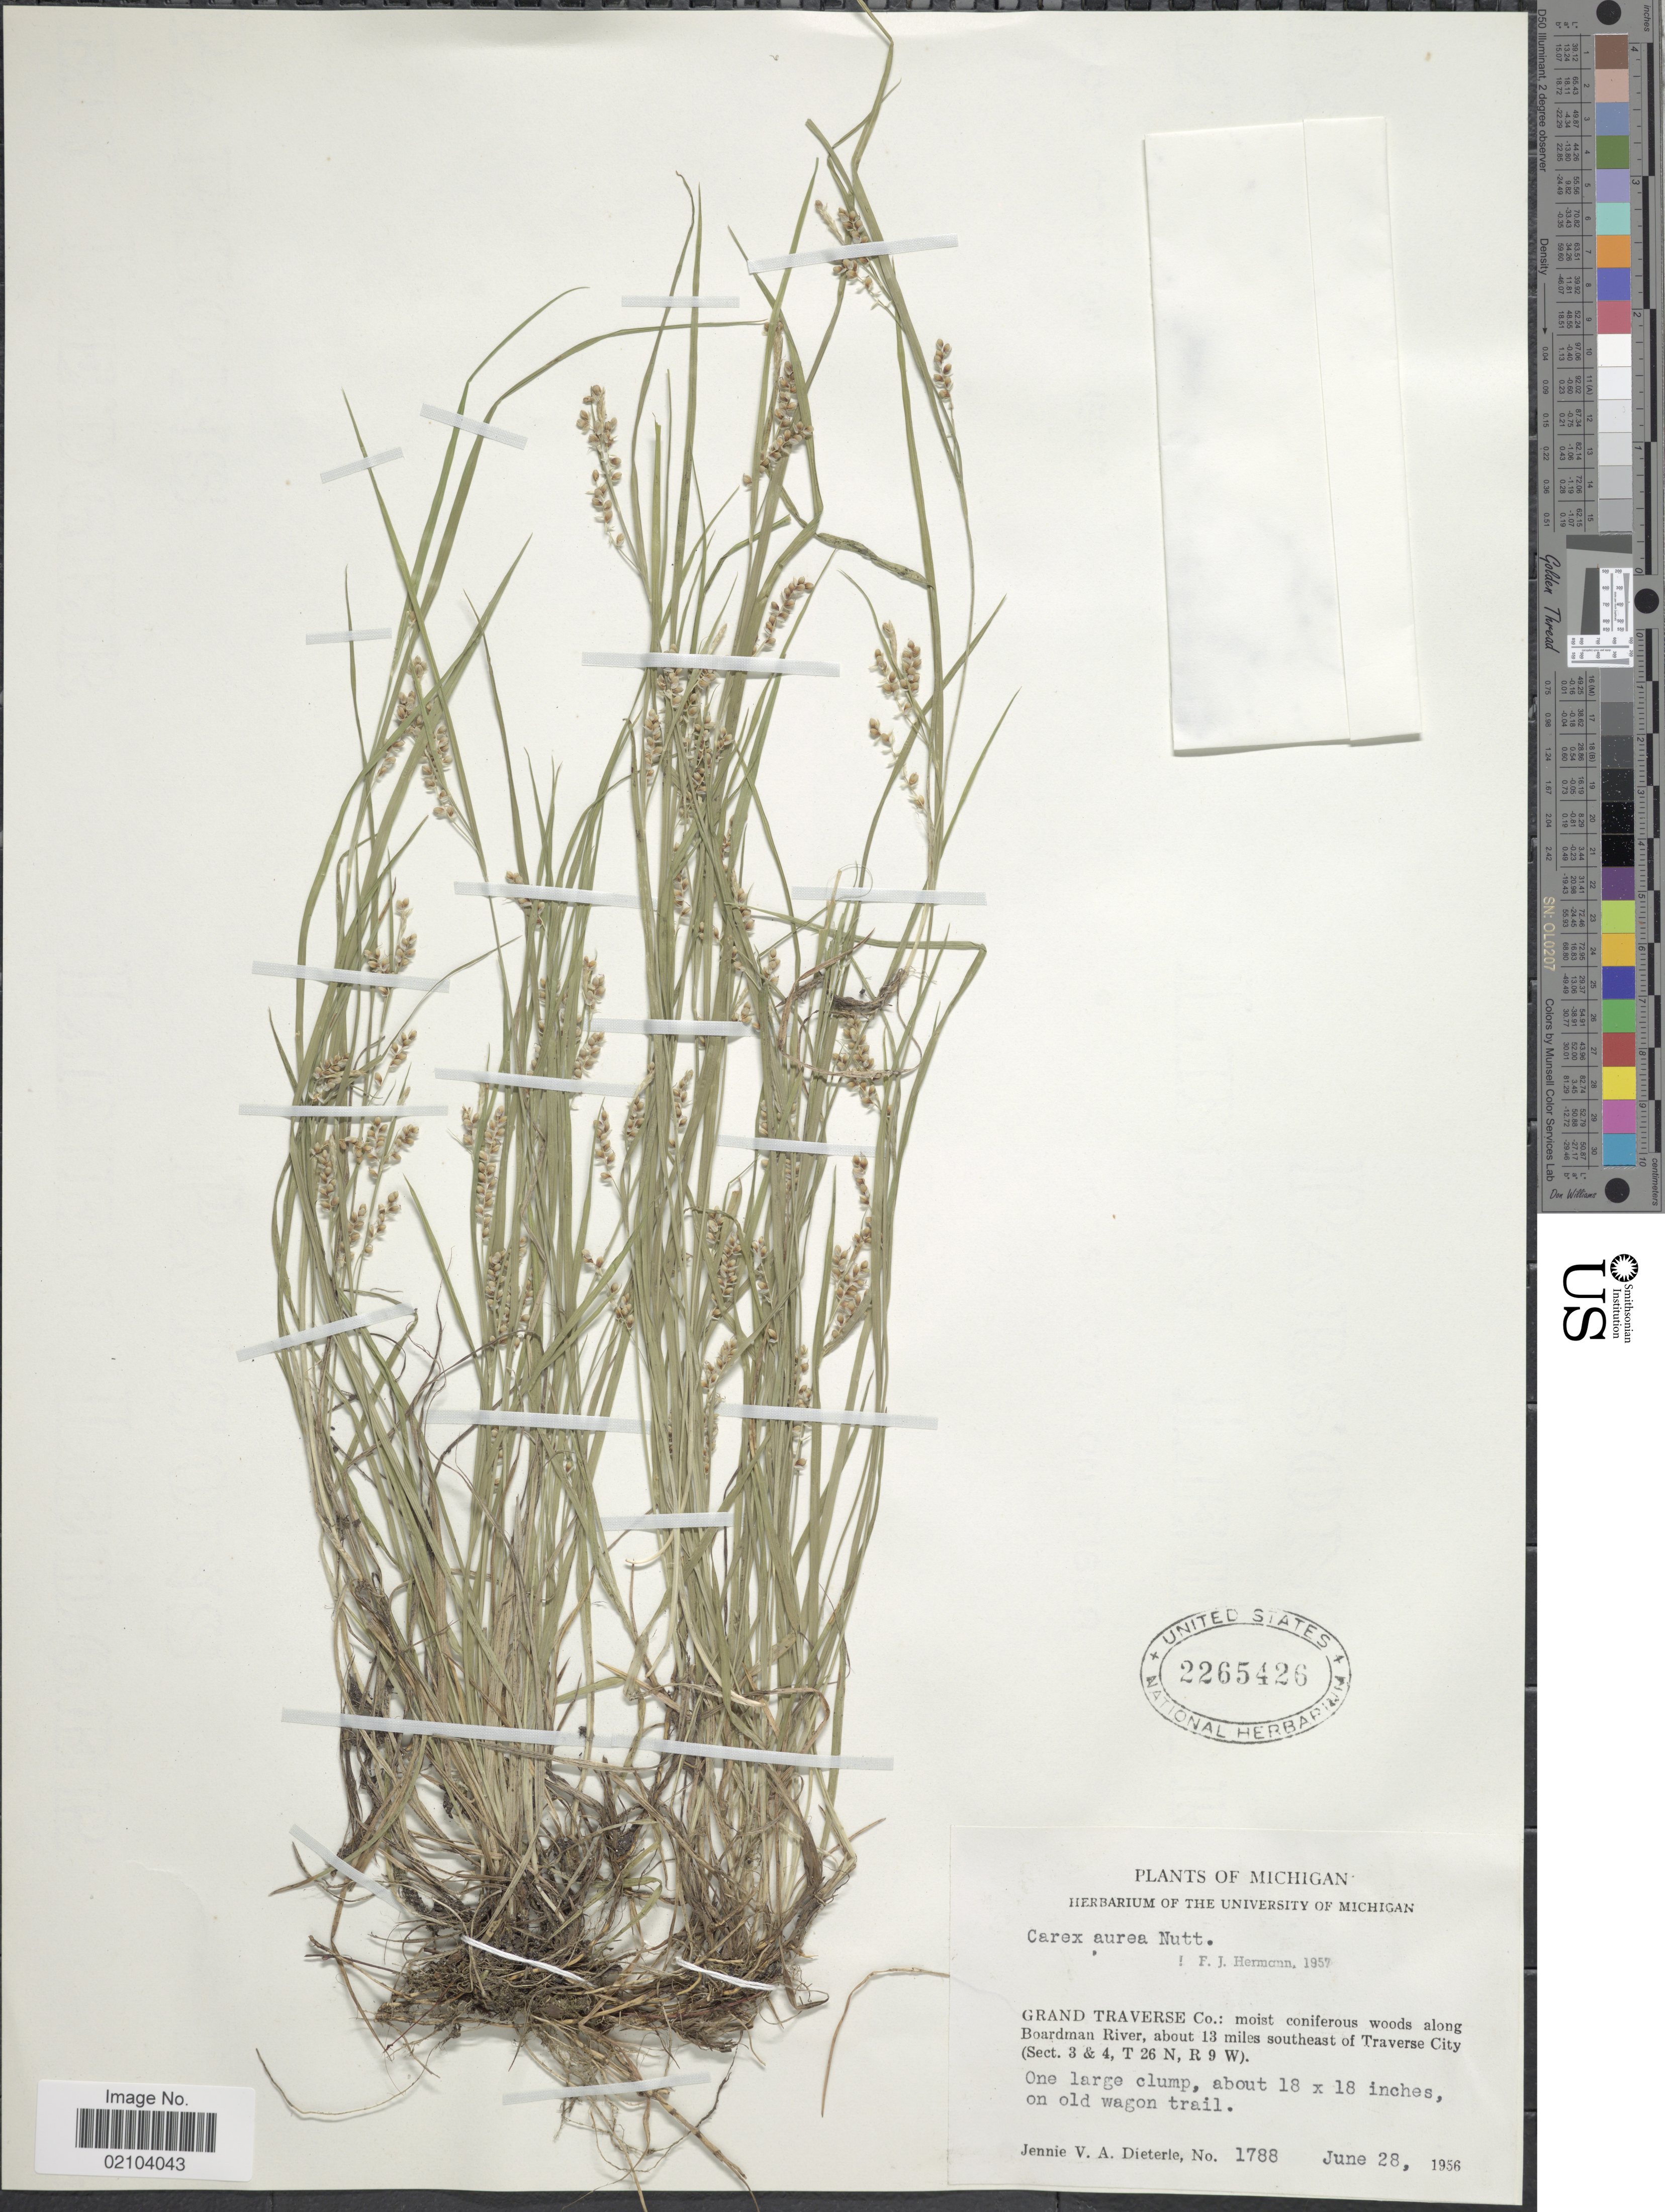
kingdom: Plantae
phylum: Tracheophyta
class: Liliopsida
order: Poales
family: Cyperaceae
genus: Carex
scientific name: Carex aurea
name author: Nutt.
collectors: J. Dieterle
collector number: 1788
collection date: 1956-06-28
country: United States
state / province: Michigan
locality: Grand Traverse Co.: moist coniferous woods along Boardman River, about 13 miles southeast of Traverse City (Sect. 3 & 4, T 26 N, R 9 W)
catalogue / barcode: US 2265426